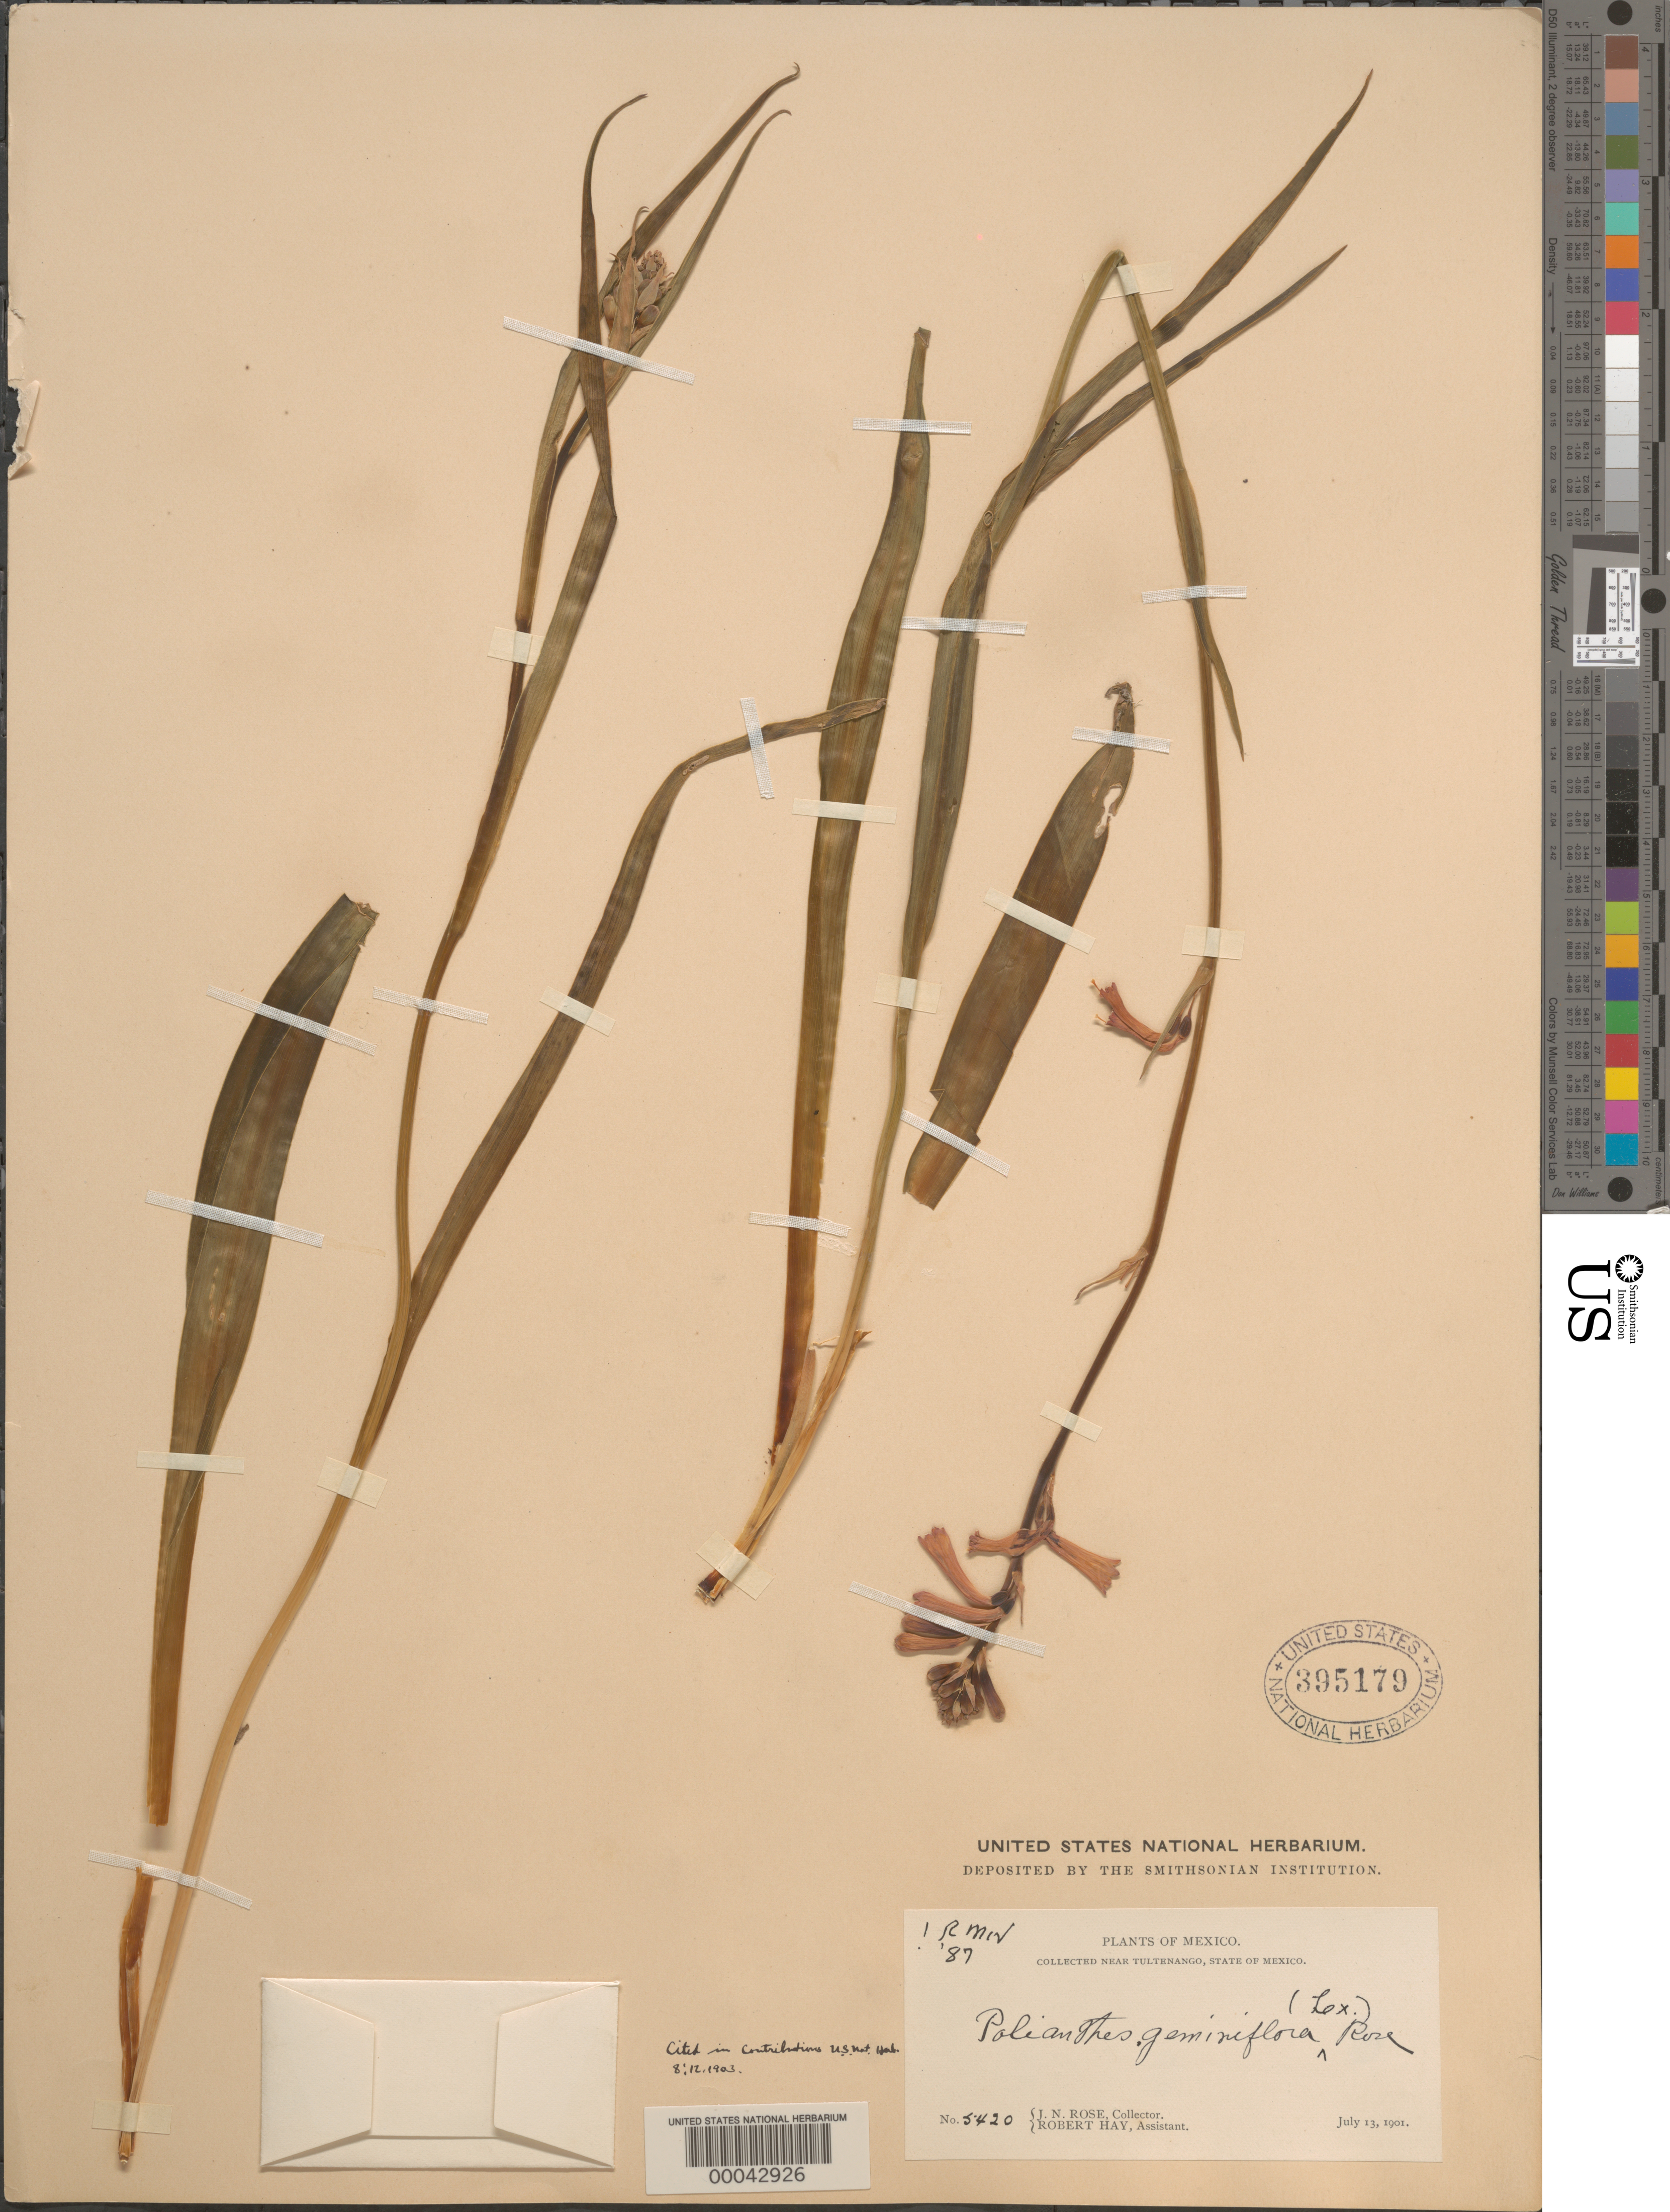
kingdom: Plantae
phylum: Tracheophyta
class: Liliopsida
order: Asparagales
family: Asparagaceae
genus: Polianthes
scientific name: Polianthes geminiflora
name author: (Lex.) Rose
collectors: J. N. Rose & R. H. Hay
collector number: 5420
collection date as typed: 13 Jul 1901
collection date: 1901-07-13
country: Mexico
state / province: México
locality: Near Tultenango.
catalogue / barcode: US 395179